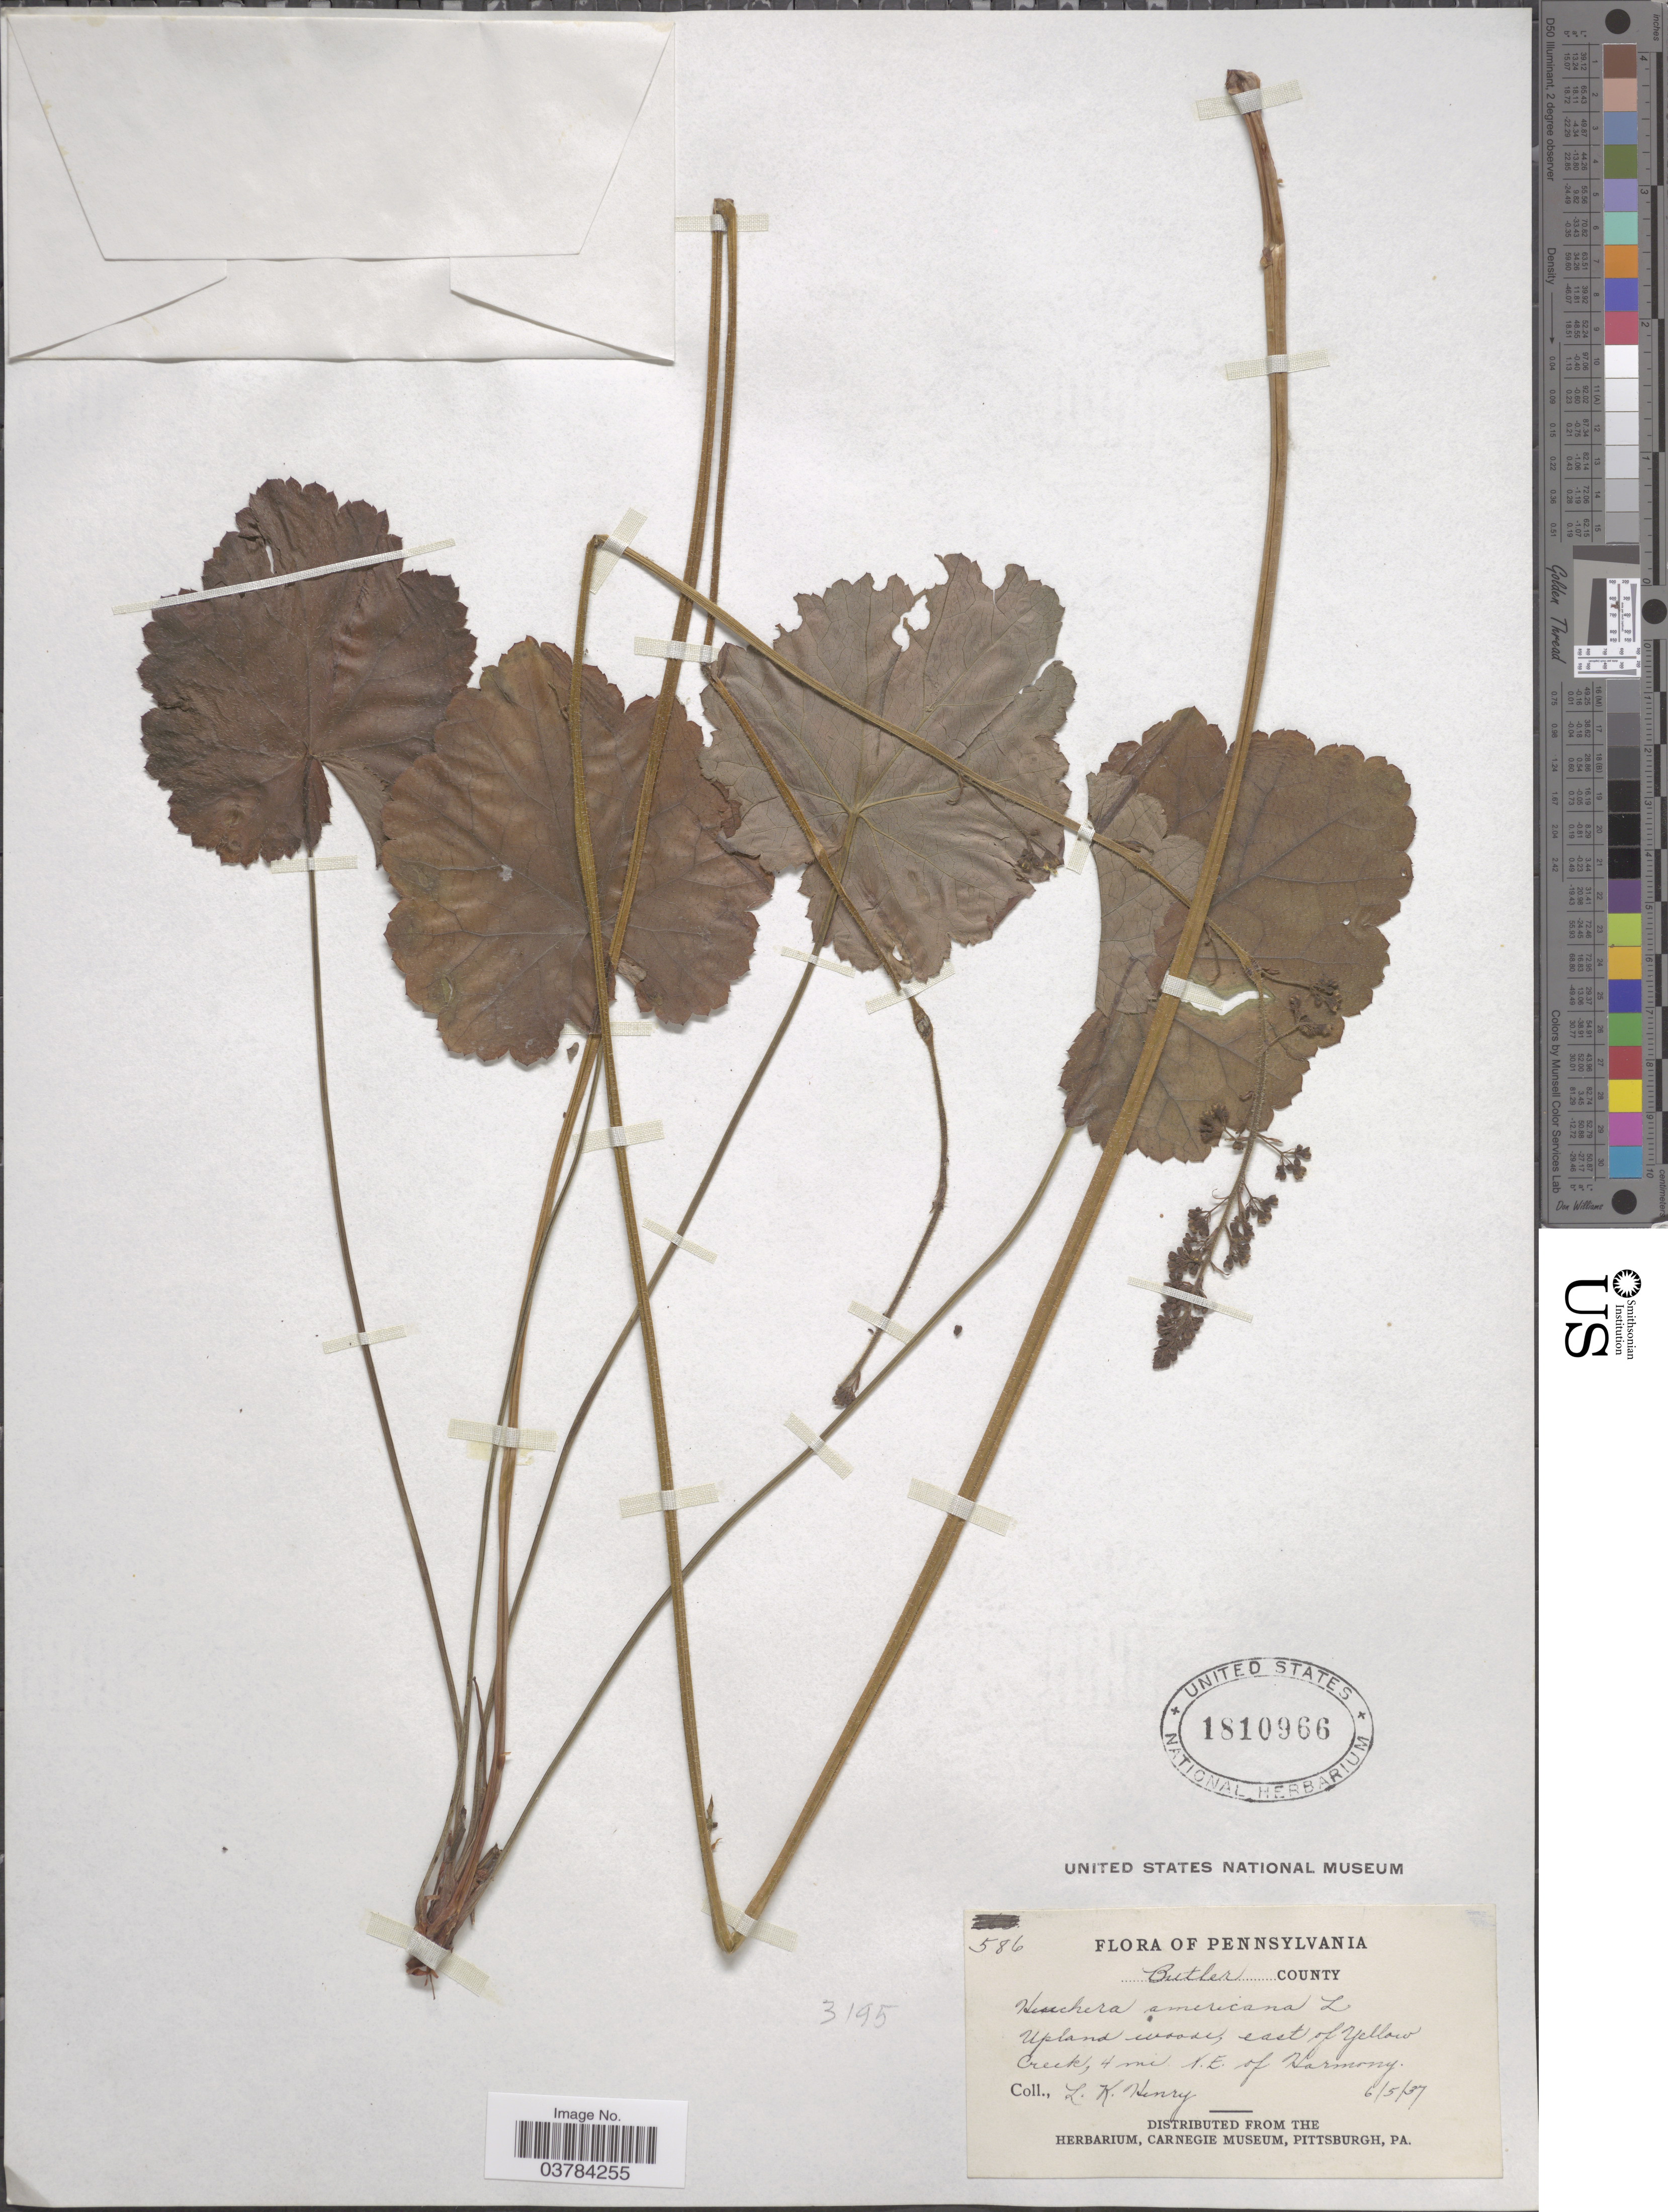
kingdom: Plantae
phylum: Tracheophyta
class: Magnoliopsida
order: Saxifragales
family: Saxifragaceae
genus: Heuchera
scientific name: Heuchera americana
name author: L.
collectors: L. K. Henry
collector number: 586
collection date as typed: Transcribed d/m/y: 5/6/37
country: United States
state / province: Pennsylvania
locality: Butler County. Upland woods, east of Yellow Creek, 4 mi N.E. of Harmony.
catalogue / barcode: US 1810966